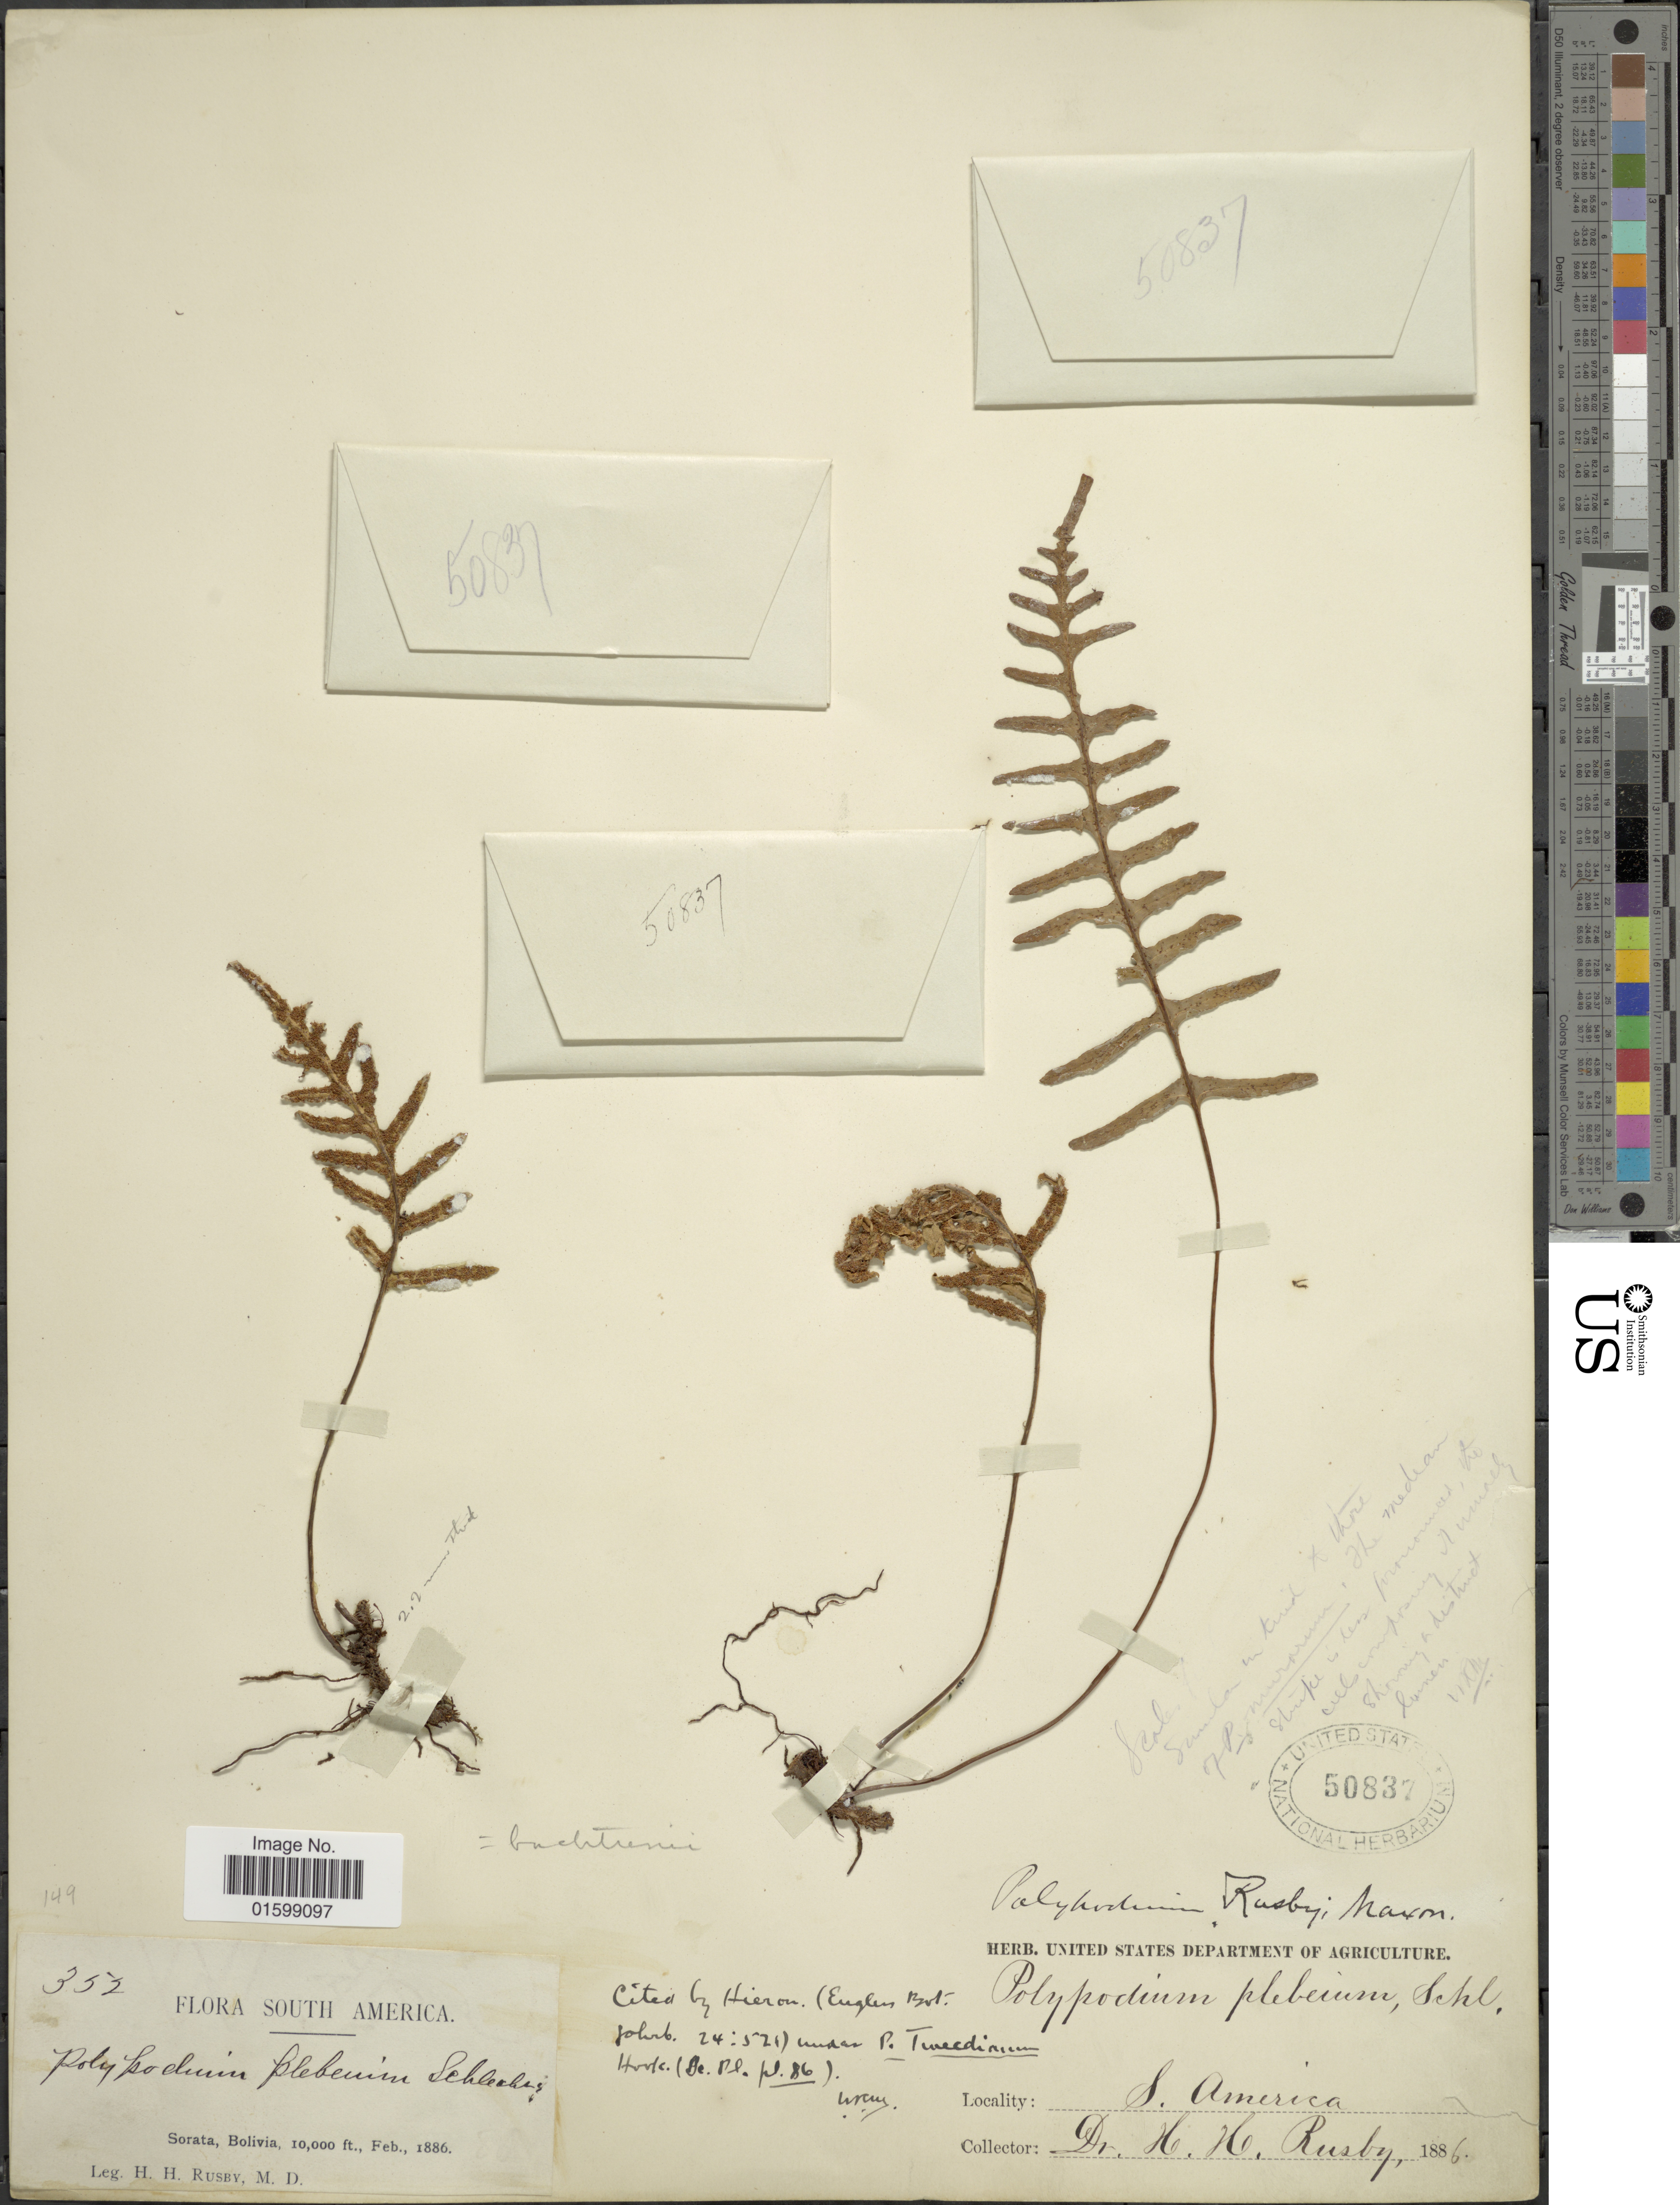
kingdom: Plantae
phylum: Tracheophyta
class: Polypodiopsida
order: Polypodiales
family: Polypodiaceae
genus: Pleopeltis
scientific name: Pleopeltis buchtienii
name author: (Christ & Rosenst.) A.R. Sm.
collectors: H. H. Rusby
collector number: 352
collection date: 1886-02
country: Bolivia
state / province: La Páz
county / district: Larecaja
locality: Sorata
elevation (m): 3048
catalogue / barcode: US 50837